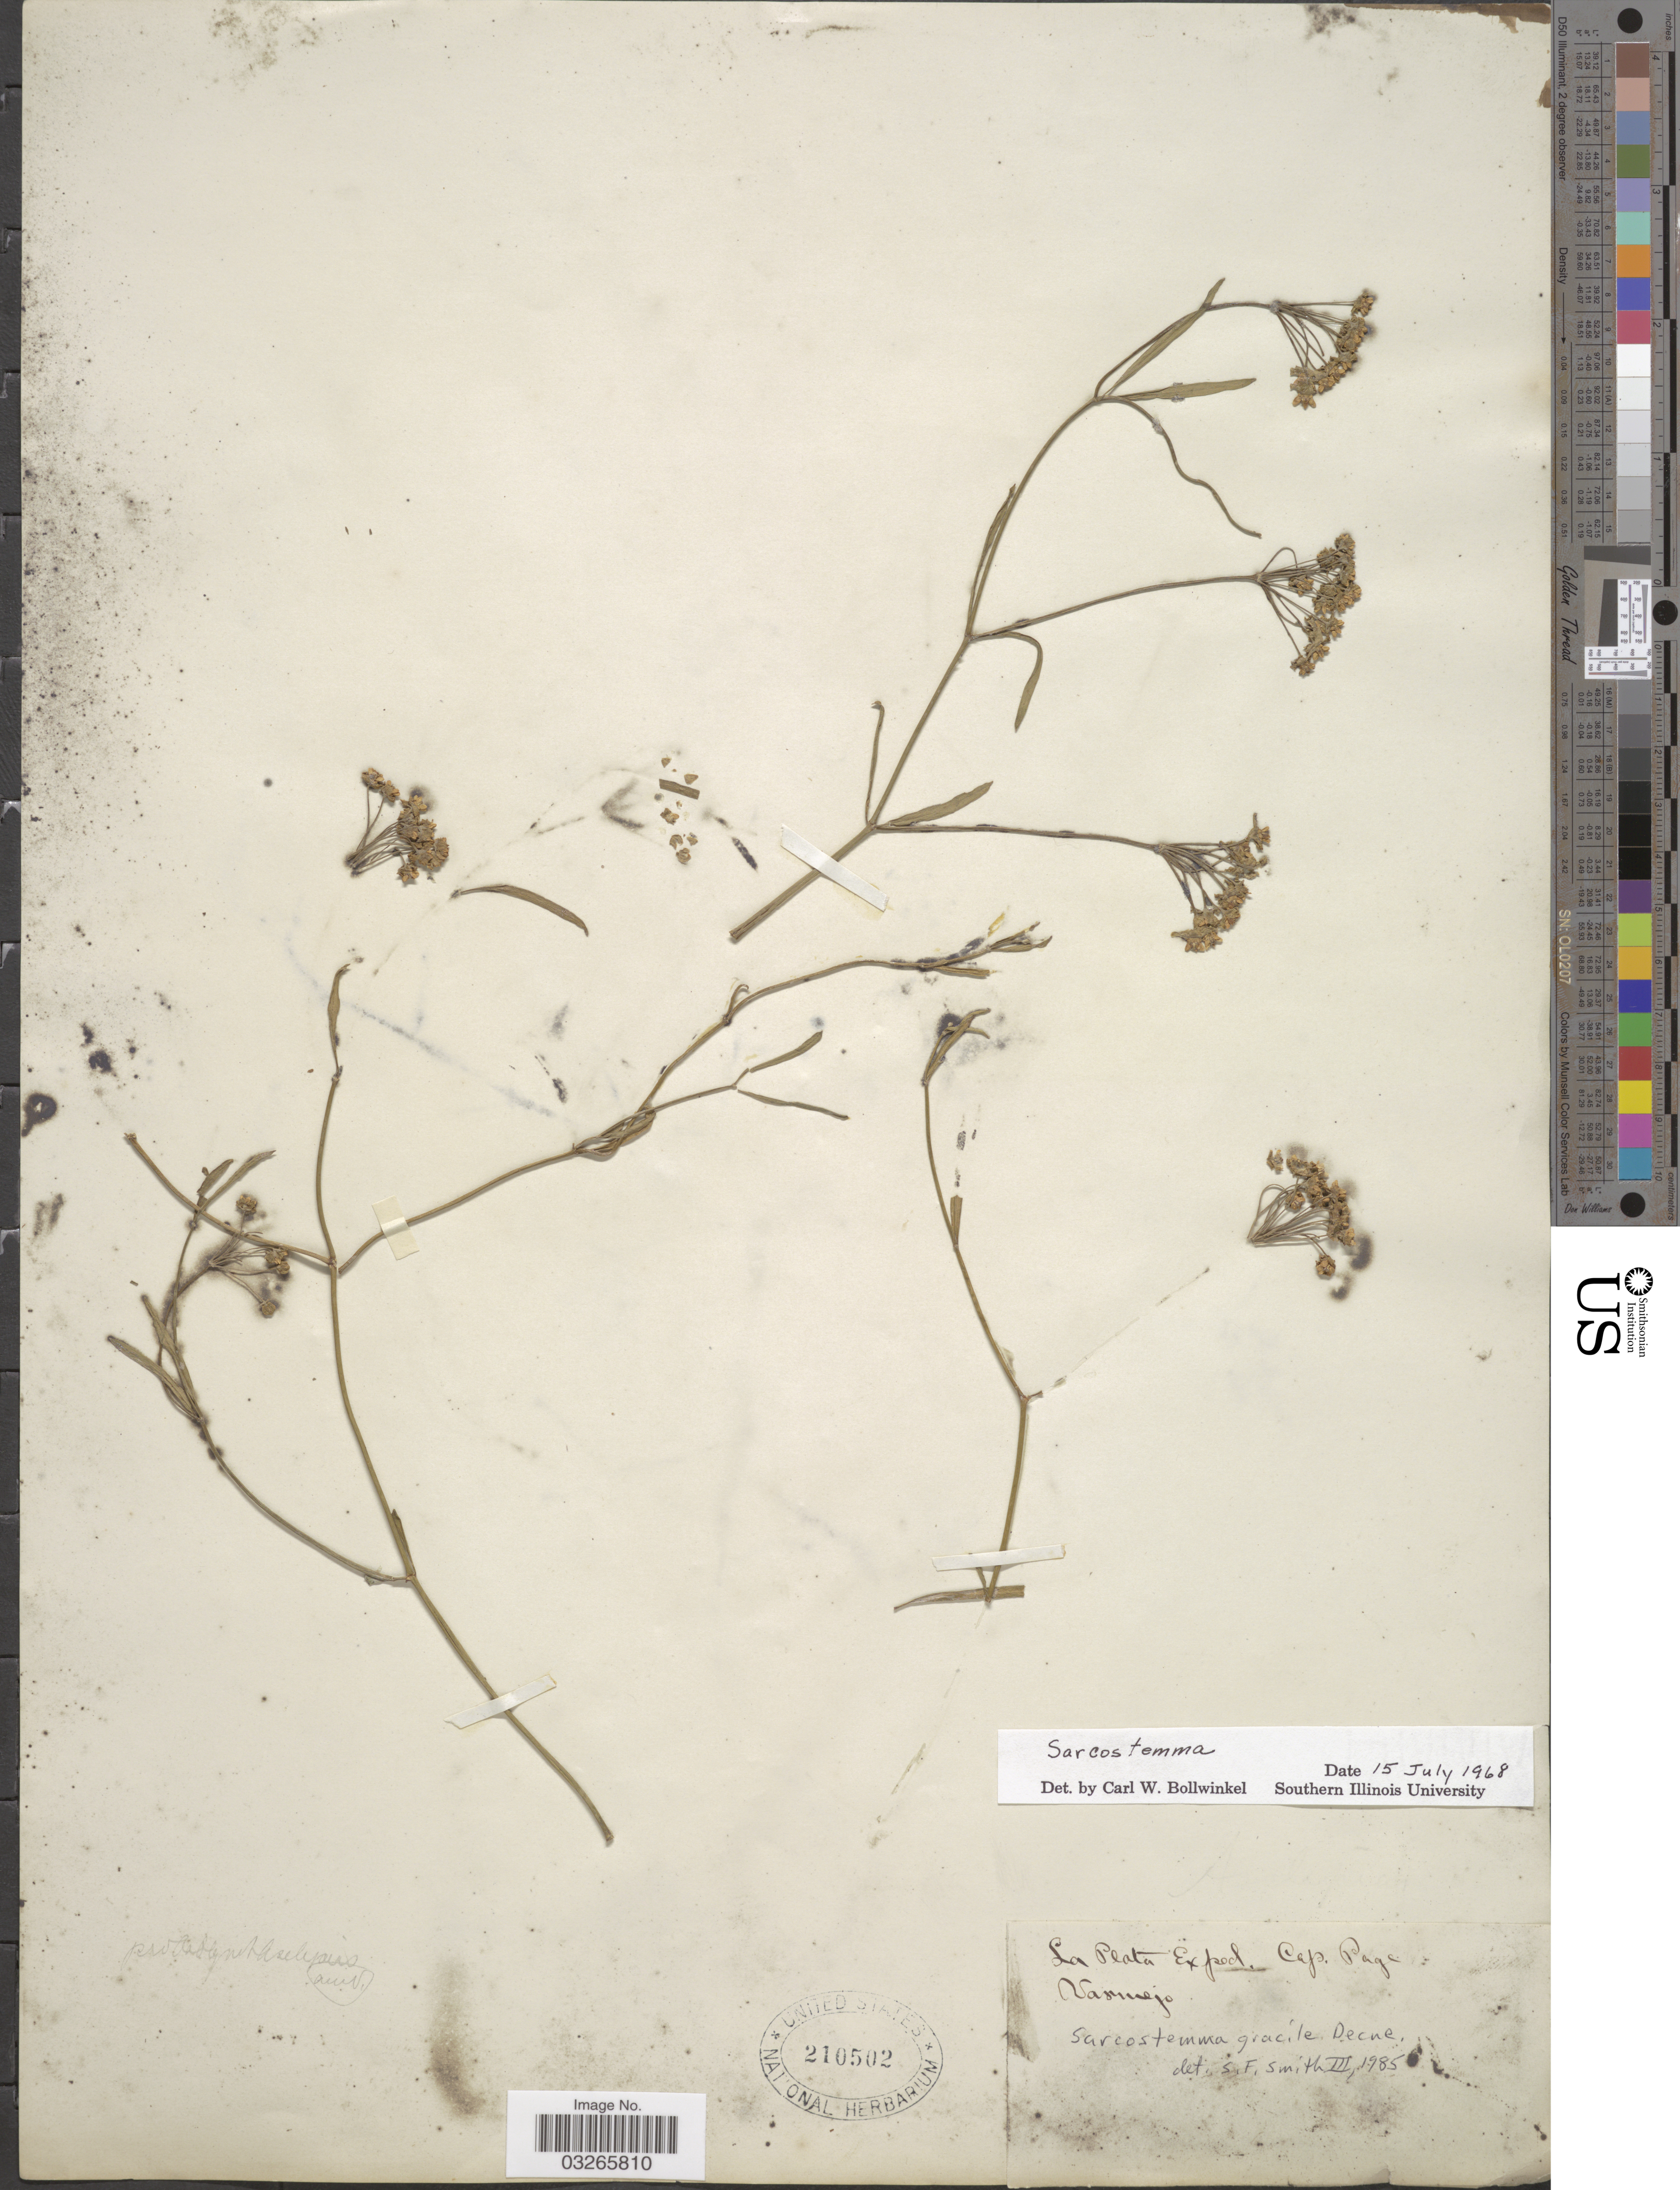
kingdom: Plantae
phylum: Tracheophyta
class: Magnoliopsida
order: Gentianales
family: Apocynaceae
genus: Sarcostemma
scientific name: Sarcostemma gracile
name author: Decne.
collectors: Capt. Page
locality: La Plata Varmejo [interpreted].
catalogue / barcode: US 210502